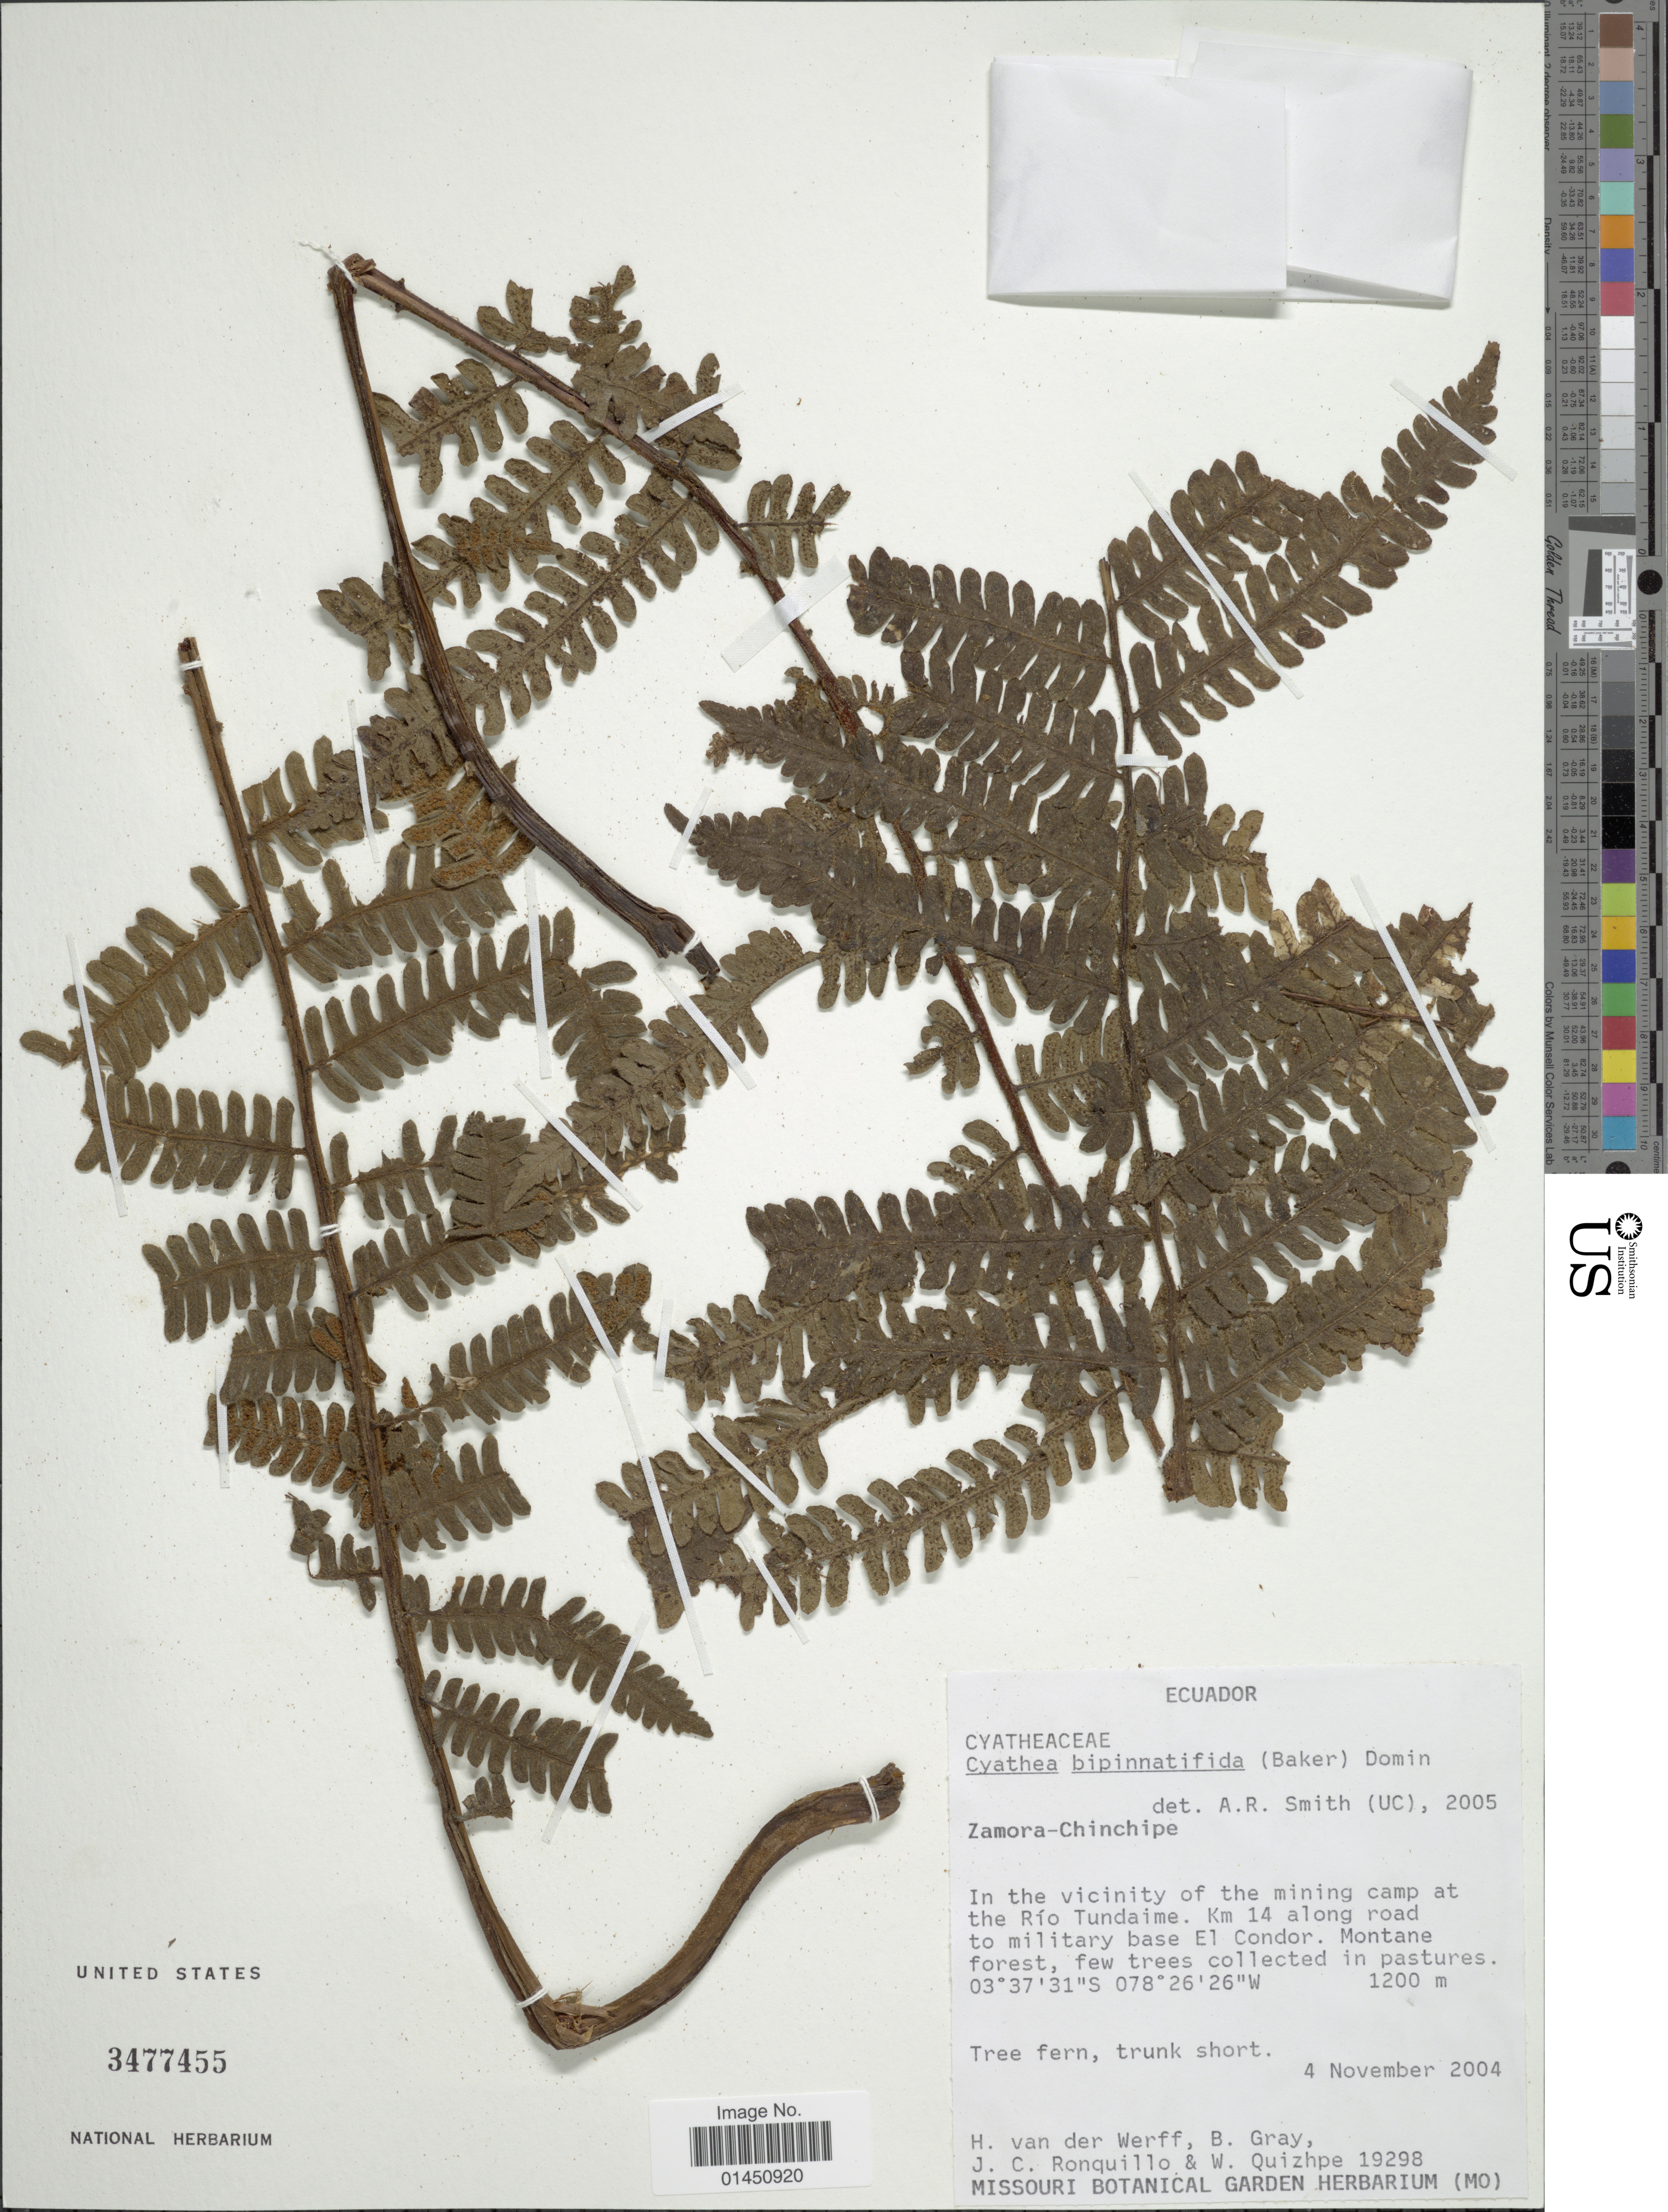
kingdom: Plantae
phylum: Tracheophyta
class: Polypodiopsida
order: Cyatheales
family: Cyatheaceae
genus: Cyathea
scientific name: Cyathea bipinnatifida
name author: (Baker) Domin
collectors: H. van der Werff, B. Gray, J. Ronquillo & W. Quizhpe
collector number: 19298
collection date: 2004-11-04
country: Ecuador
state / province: Zamora-Chinchipe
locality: In the vicinity of the mining camp at the Rio Tundaime. Km 14 along road the Rio Tundaime. Km 14 along road to military base El Condor.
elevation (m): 1200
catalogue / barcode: US 3477455